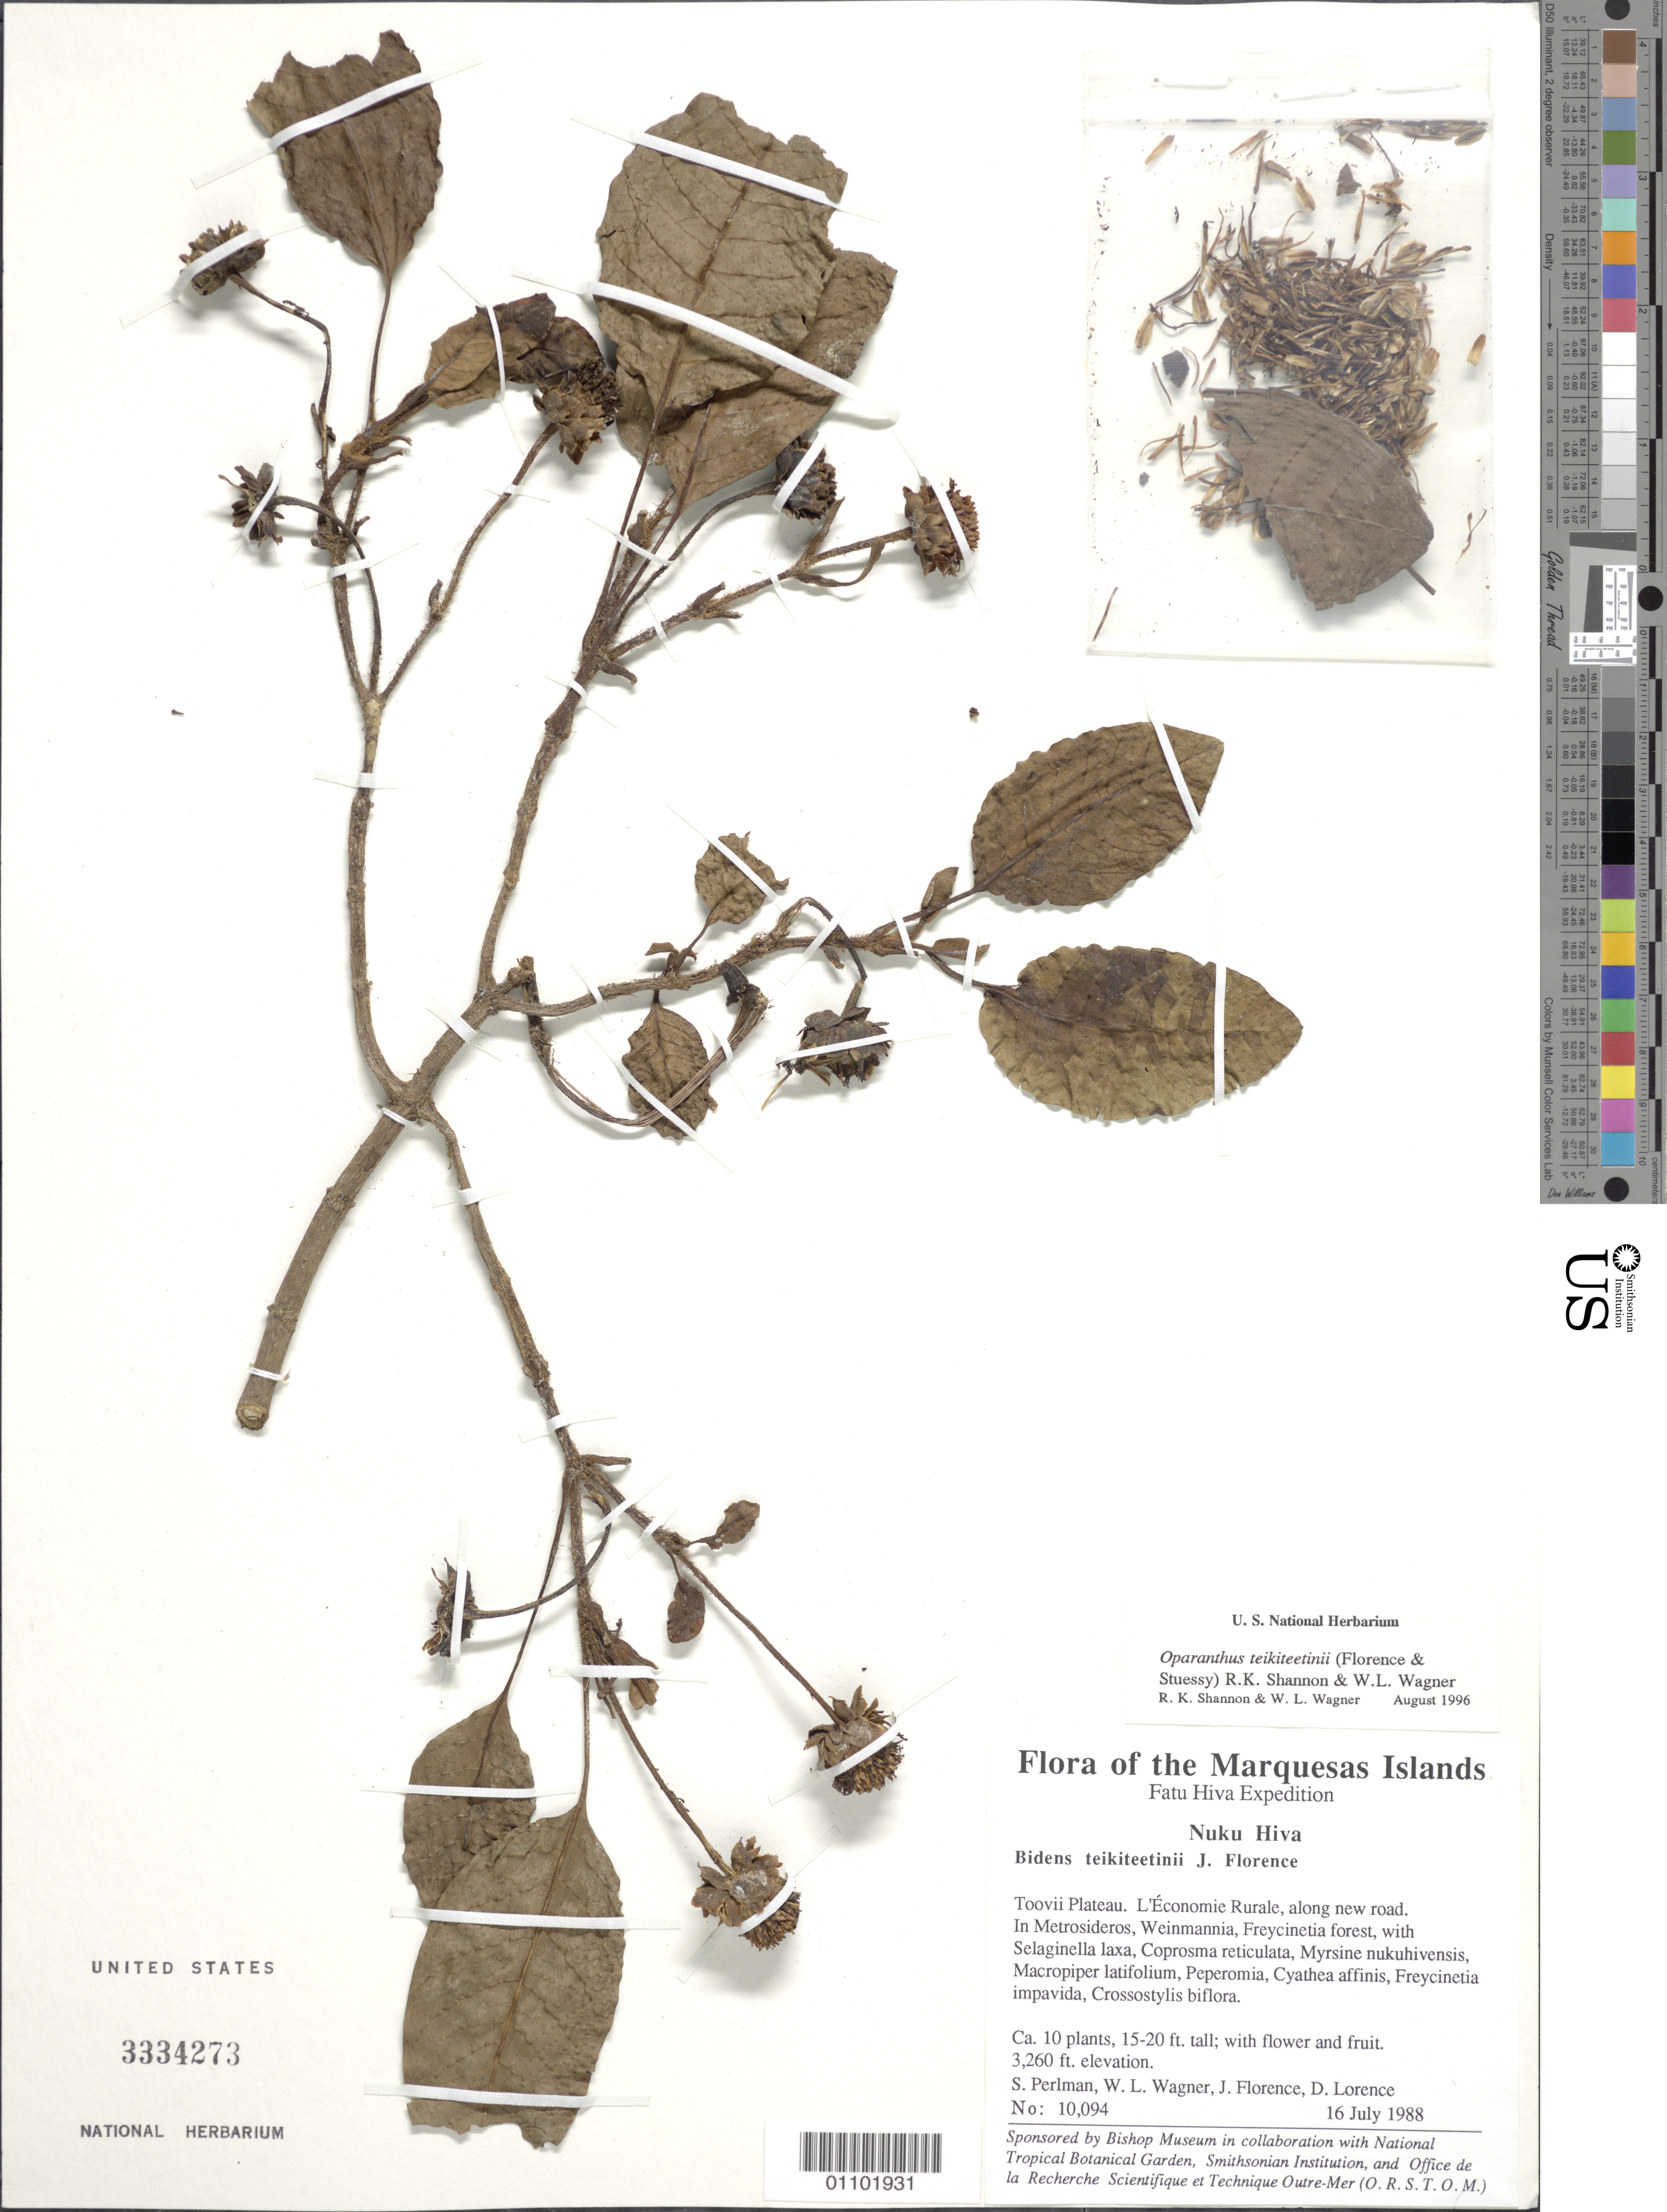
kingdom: Plantae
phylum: Tracheophyta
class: Magnoliopsida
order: Asterales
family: Asteraceae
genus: Oparanthus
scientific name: Oparanthus teikiteetinii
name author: (J. Florence & Steussy) R.K. Shannon & W.L. Wagner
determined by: Shannon, R. K.; Wagner, W. L.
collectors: S. P. Perlman, W. L. Wagner, J. Florence & D. Lorence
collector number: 10094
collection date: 1988-07-16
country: French Polynesia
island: Nuku Hiva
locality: Toovii Plateau, l'Economie Rurale, along new road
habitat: In Metrosideros, Weinmannia, Freycinetia forest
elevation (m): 994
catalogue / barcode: US 3334273